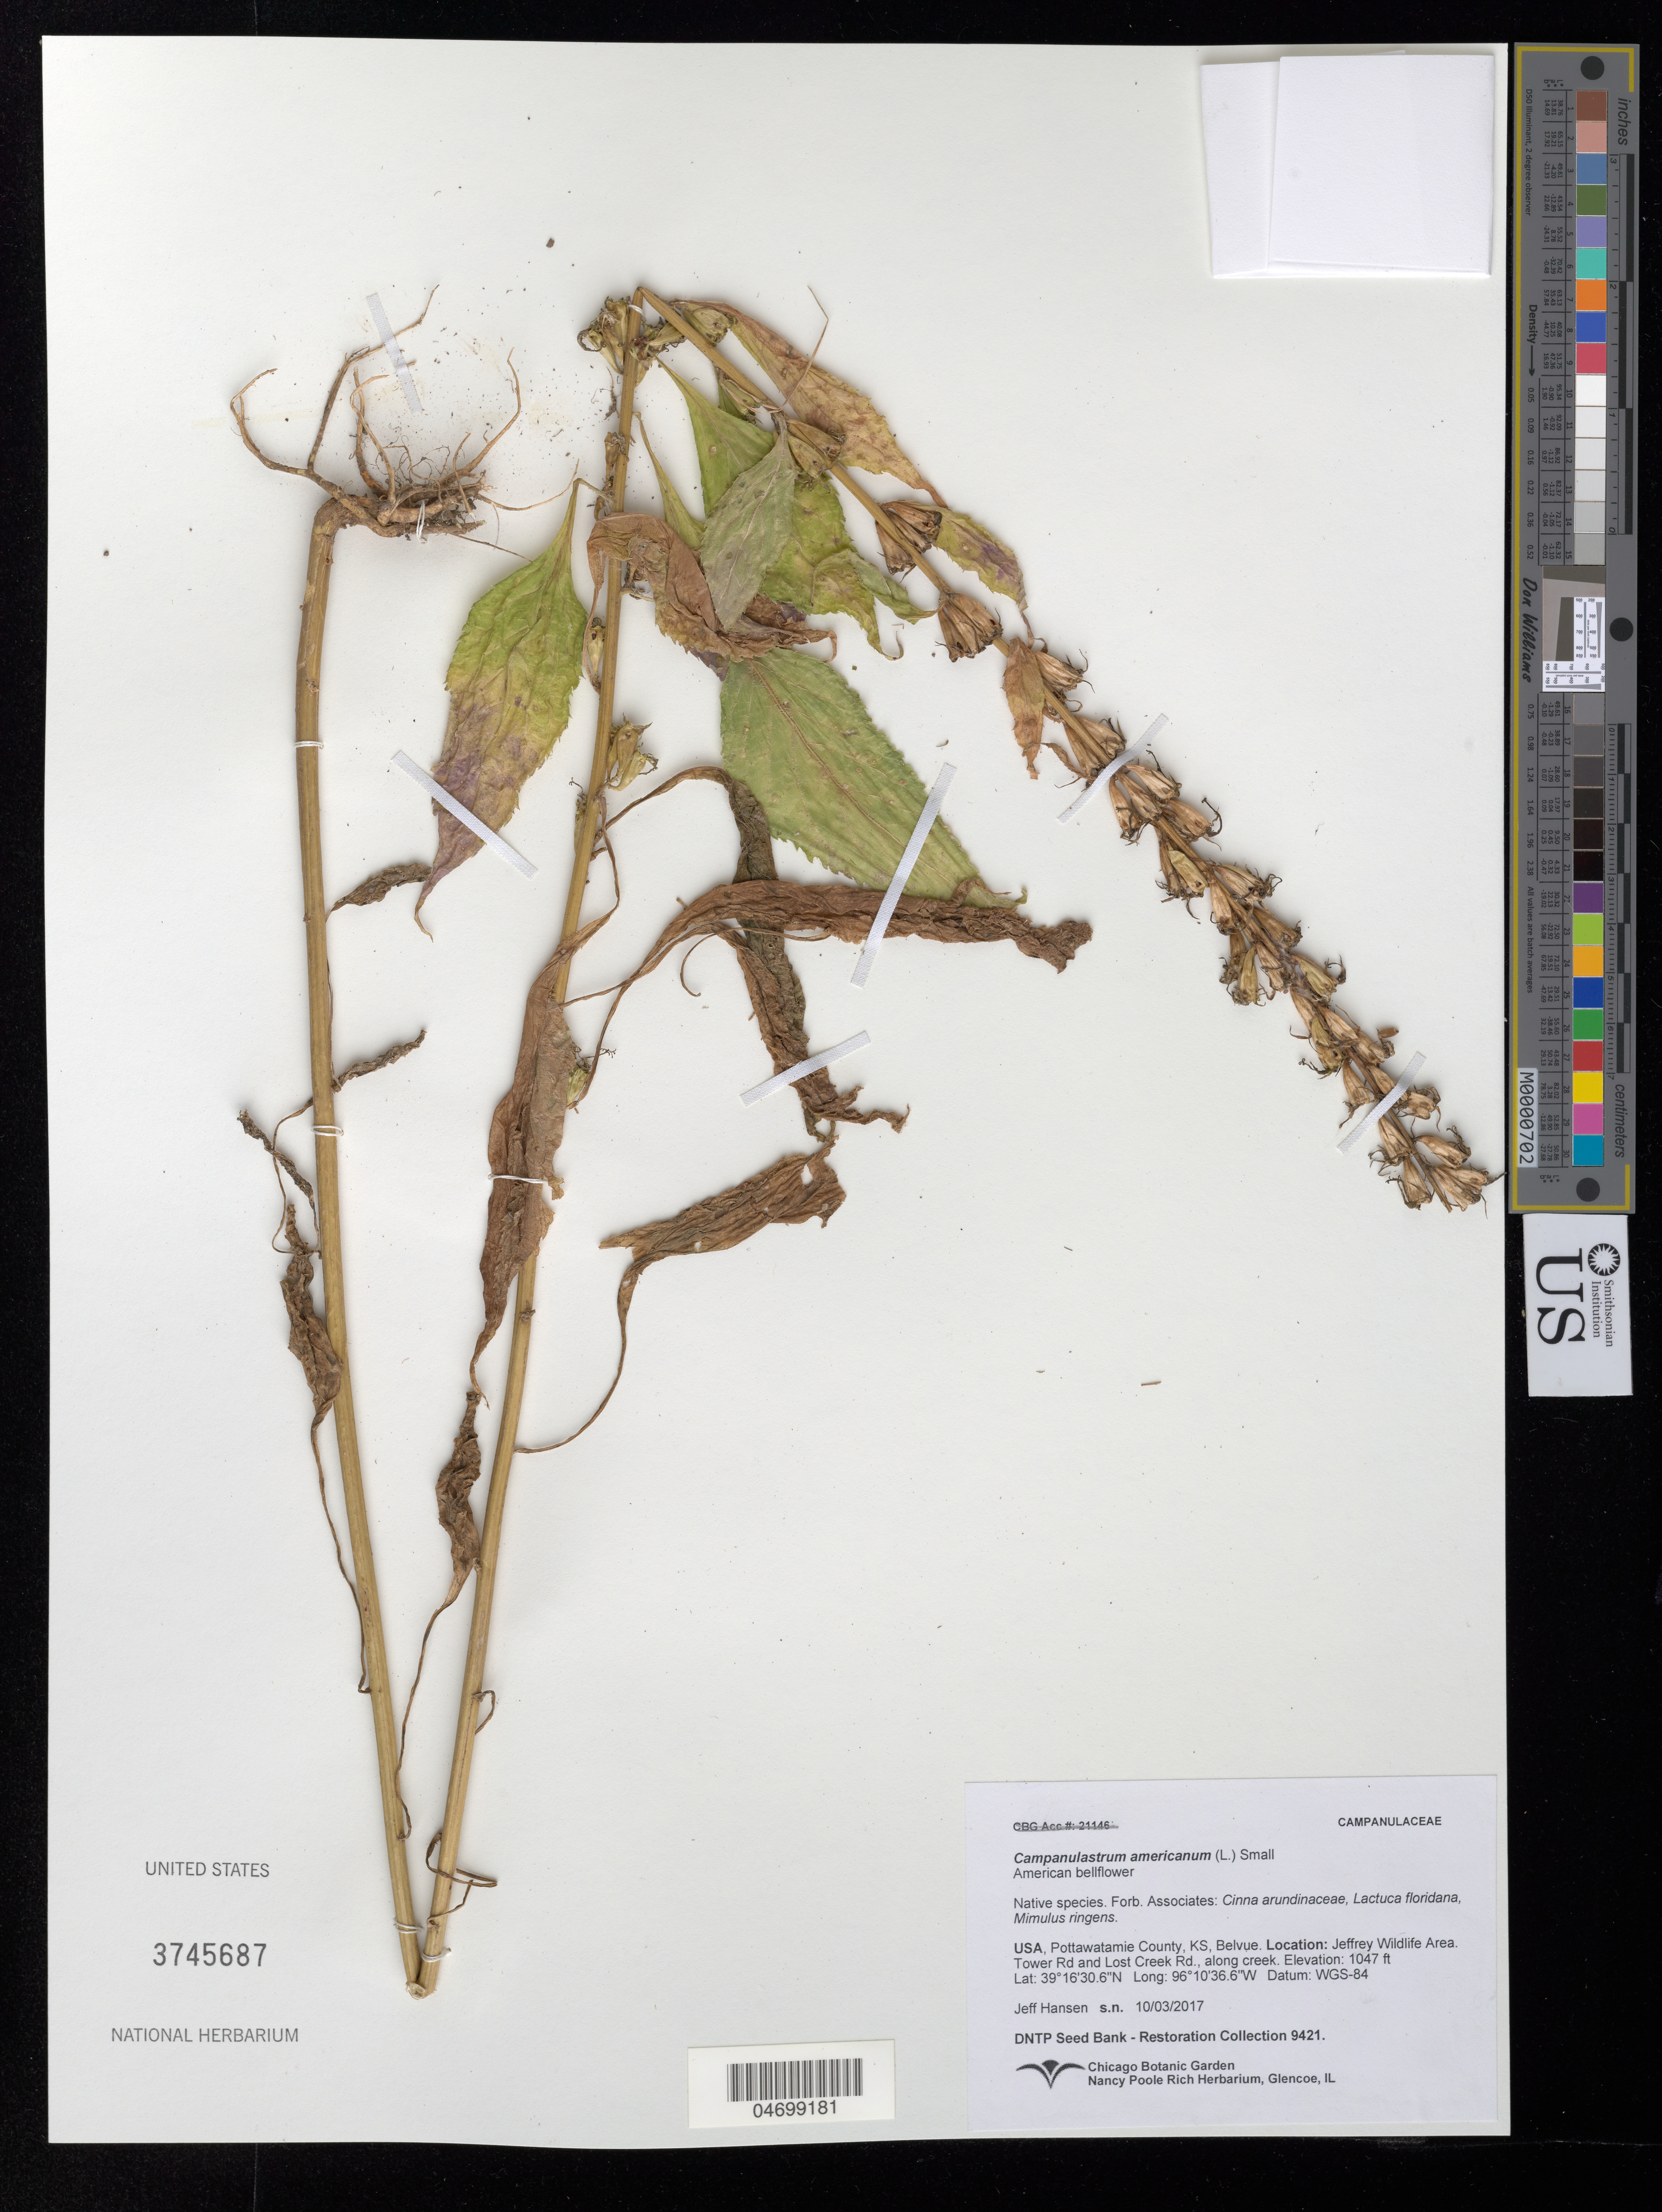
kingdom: Plantae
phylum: Tracheophyta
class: Magnoliopsida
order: Asterales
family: Campanulaceae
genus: Campanulastrum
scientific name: Campanulastrum americanum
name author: (L.) Small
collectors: J. Hansen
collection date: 2017-10-03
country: United States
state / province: Kansas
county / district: Pottawatomie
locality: Jeffrey Wildlife Area, Along creek. Tower Rd and Lost Creek Rd., Belvue.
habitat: With Cinna arundinaceae, Lactuca floridana, Mimulus ringens.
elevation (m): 319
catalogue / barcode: US 3745687